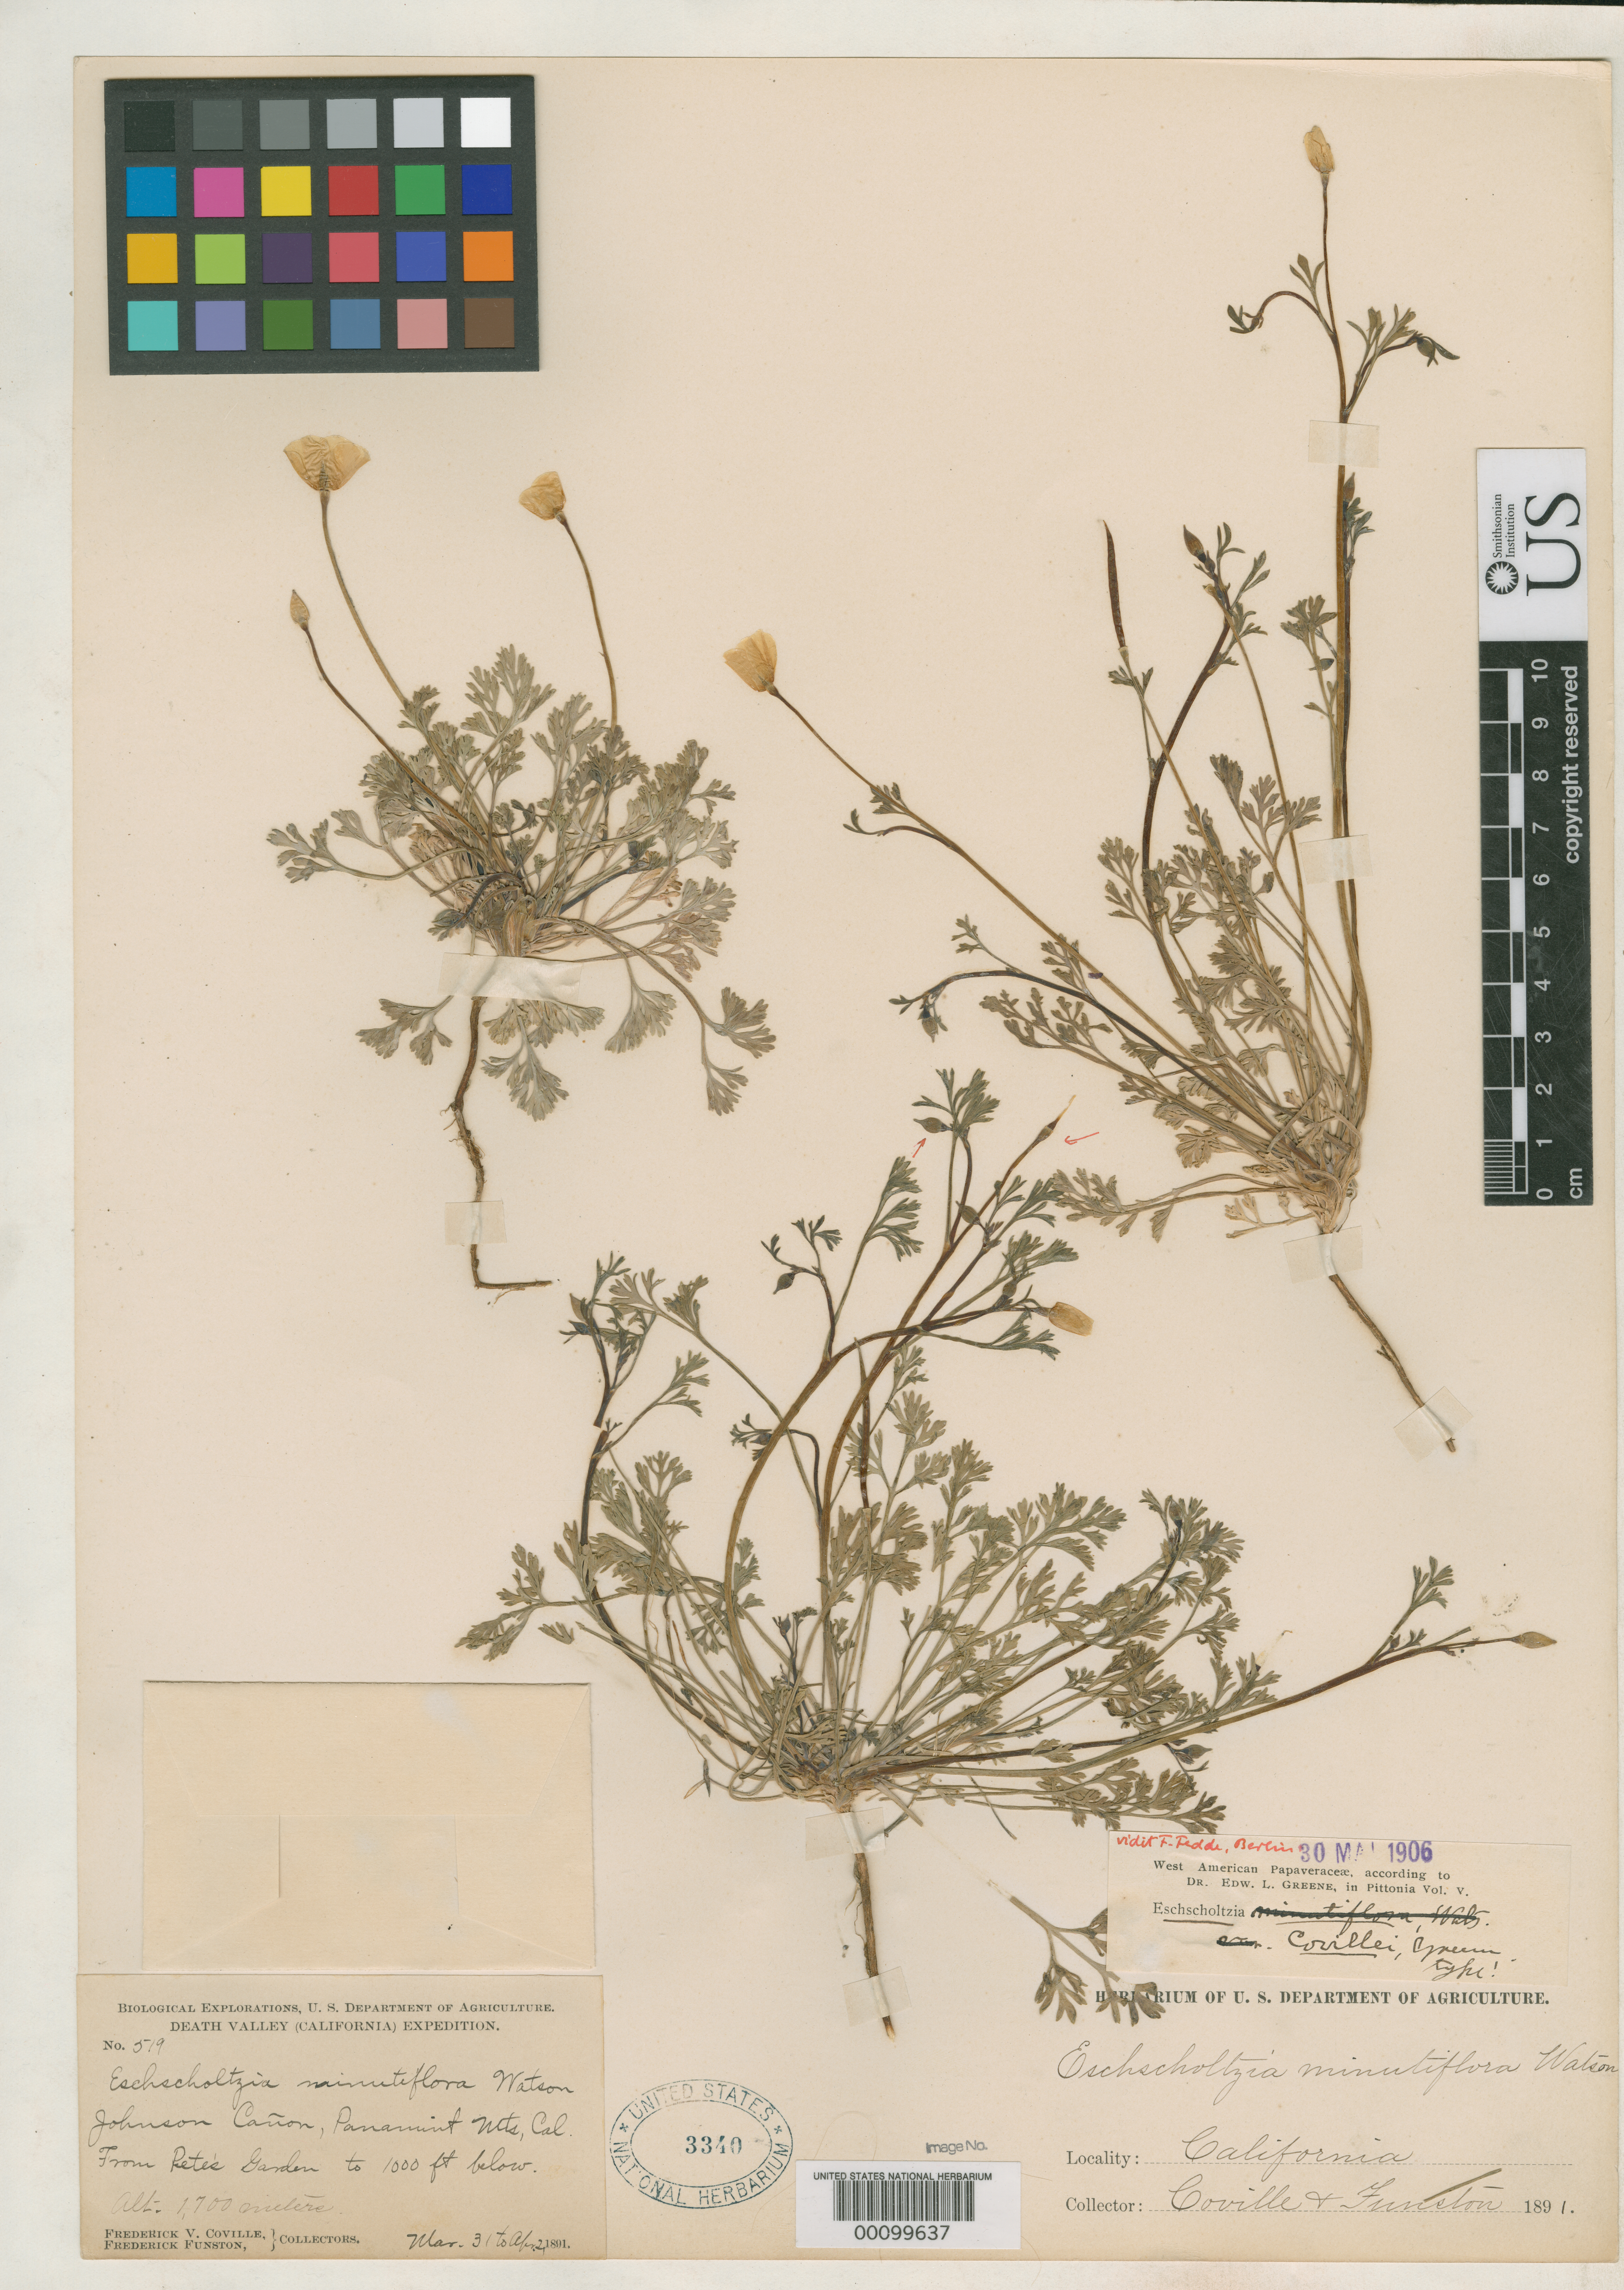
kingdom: Plantae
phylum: Tracheophyta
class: Magnoliopsida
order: Ranunculales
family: Papaveraceae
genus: Eschscholzia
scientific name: Eschscholzia covillei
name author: Greene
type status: Syntype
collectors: F. V. Coville & F. Funston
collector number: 519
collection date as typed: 31 Mar 1891 to 02 Apr 1891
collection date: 1891-03-31/1891-04-02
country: United States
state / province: California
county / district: Inyo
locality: Johnson Canyon, Panamint Mts., from Pete's Garden to 1000 Ft. below.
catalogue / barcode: US 3340